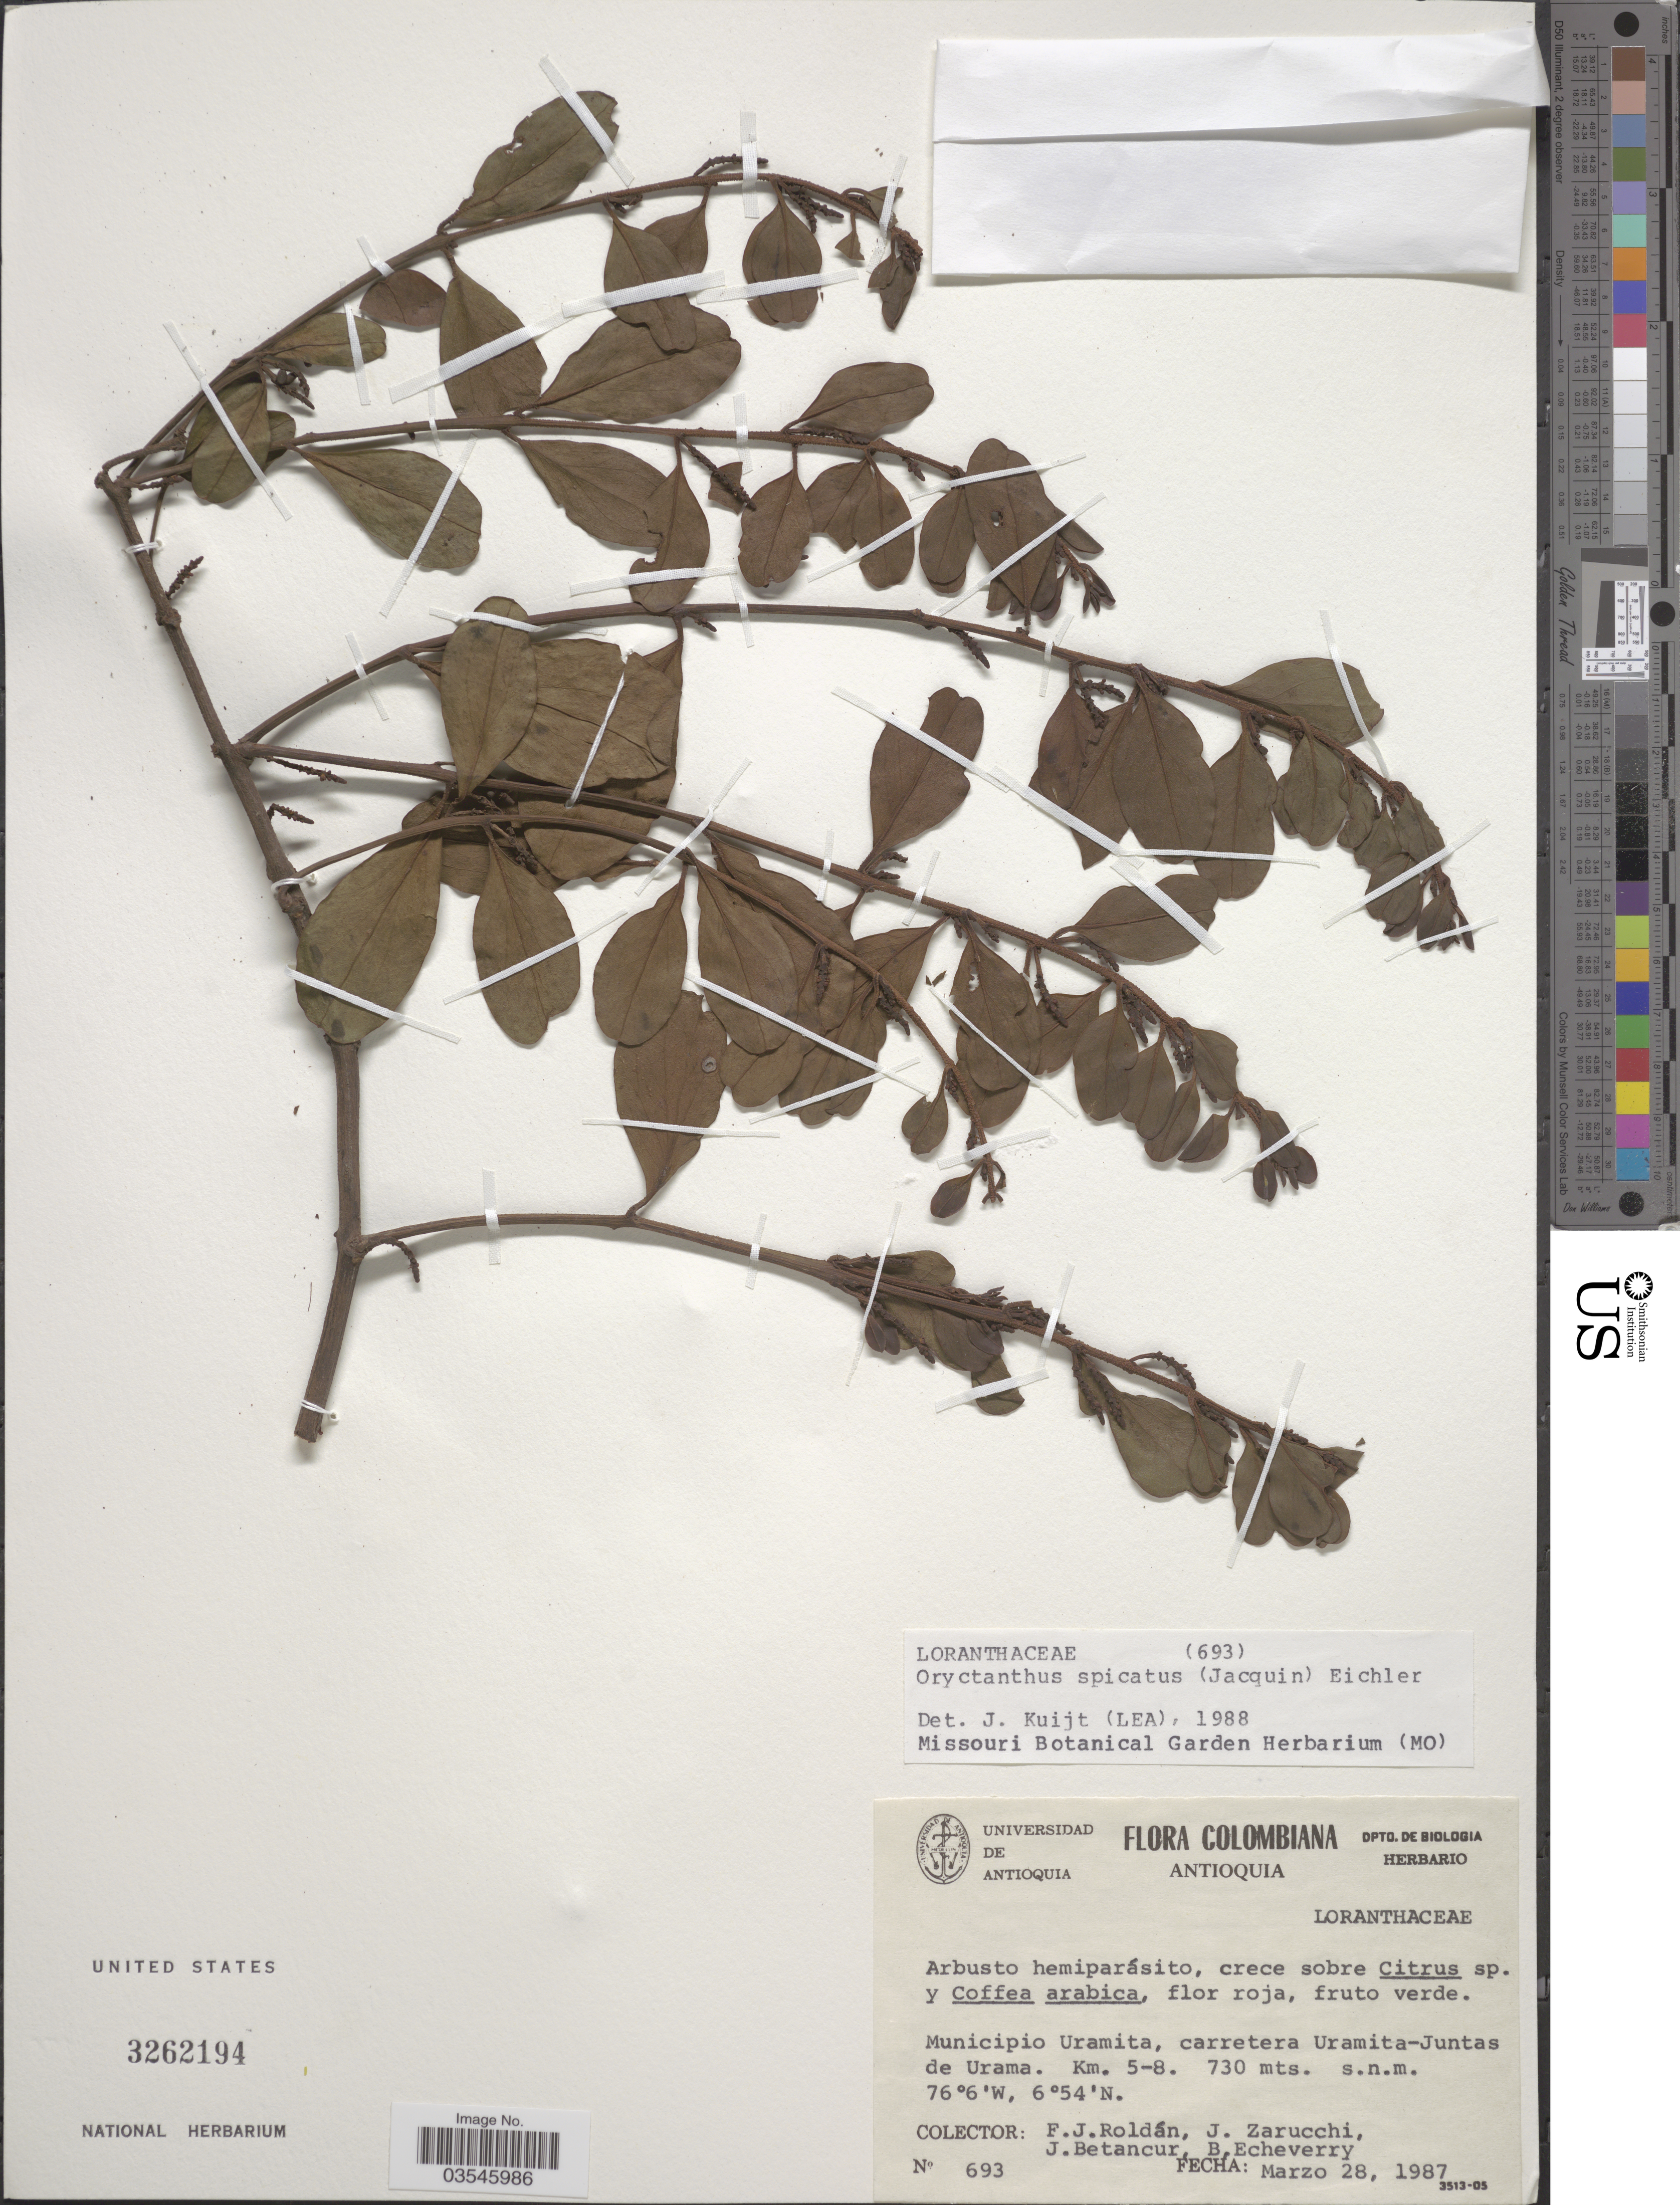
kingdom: Plantae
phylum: Tracheophyta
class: Magnoliopsida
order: Santalales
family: Loranthaceae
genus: Oryctanthus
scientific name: Oryctanthus spicatus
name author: (Jacq.) Eichler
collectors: F. J. Roldán, J. L. Zarucchi, J. Betancur & B. Echeverry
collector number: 693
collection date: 1987-03-28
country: Colombia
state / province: Antioquia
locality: Municipio Uramita, carretera Uramita-Juntas de Urama. Km. 5-8.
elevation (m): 730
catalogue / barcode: US 3262194